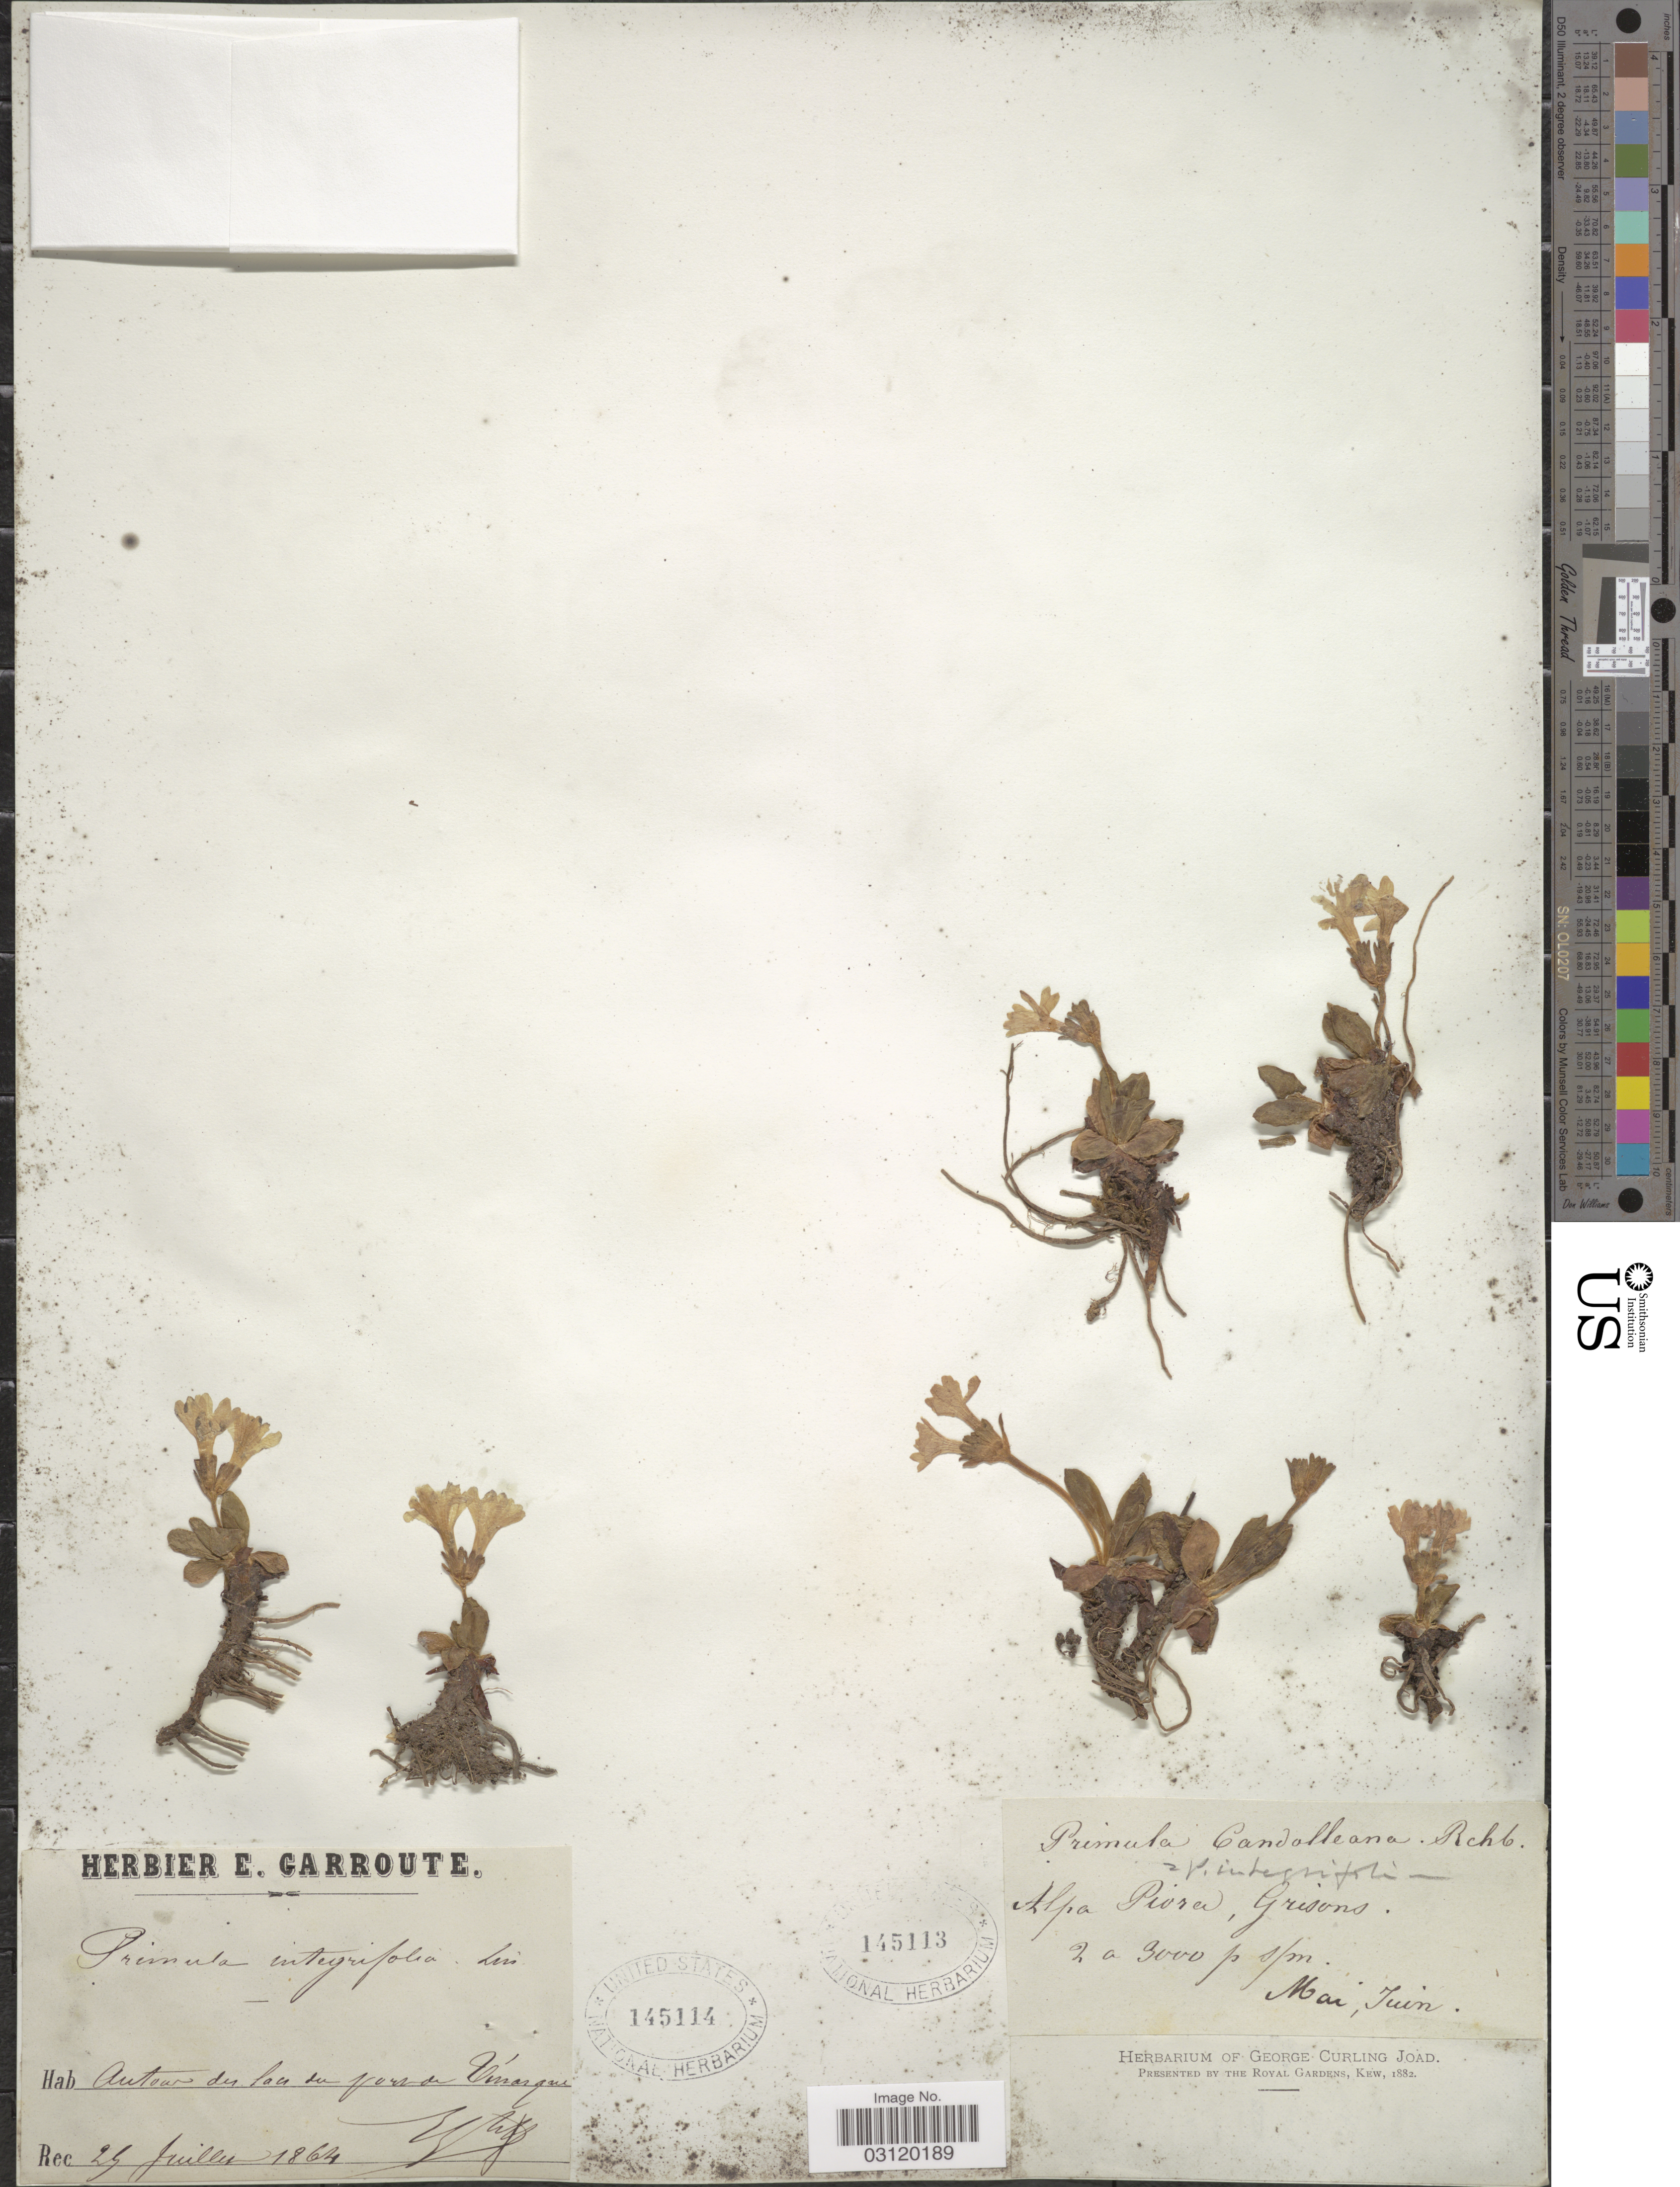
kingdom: Plantae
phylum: Tracheophyta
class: Magnoliopsida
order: Ericales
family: Primulaceae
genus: Primula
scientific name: Primula integrifolia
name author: L.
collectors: ex herb. George Curling Joad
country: Switzerland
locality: Alpa Piura, Grisons.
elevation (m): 2000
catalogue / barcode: US 145113-2